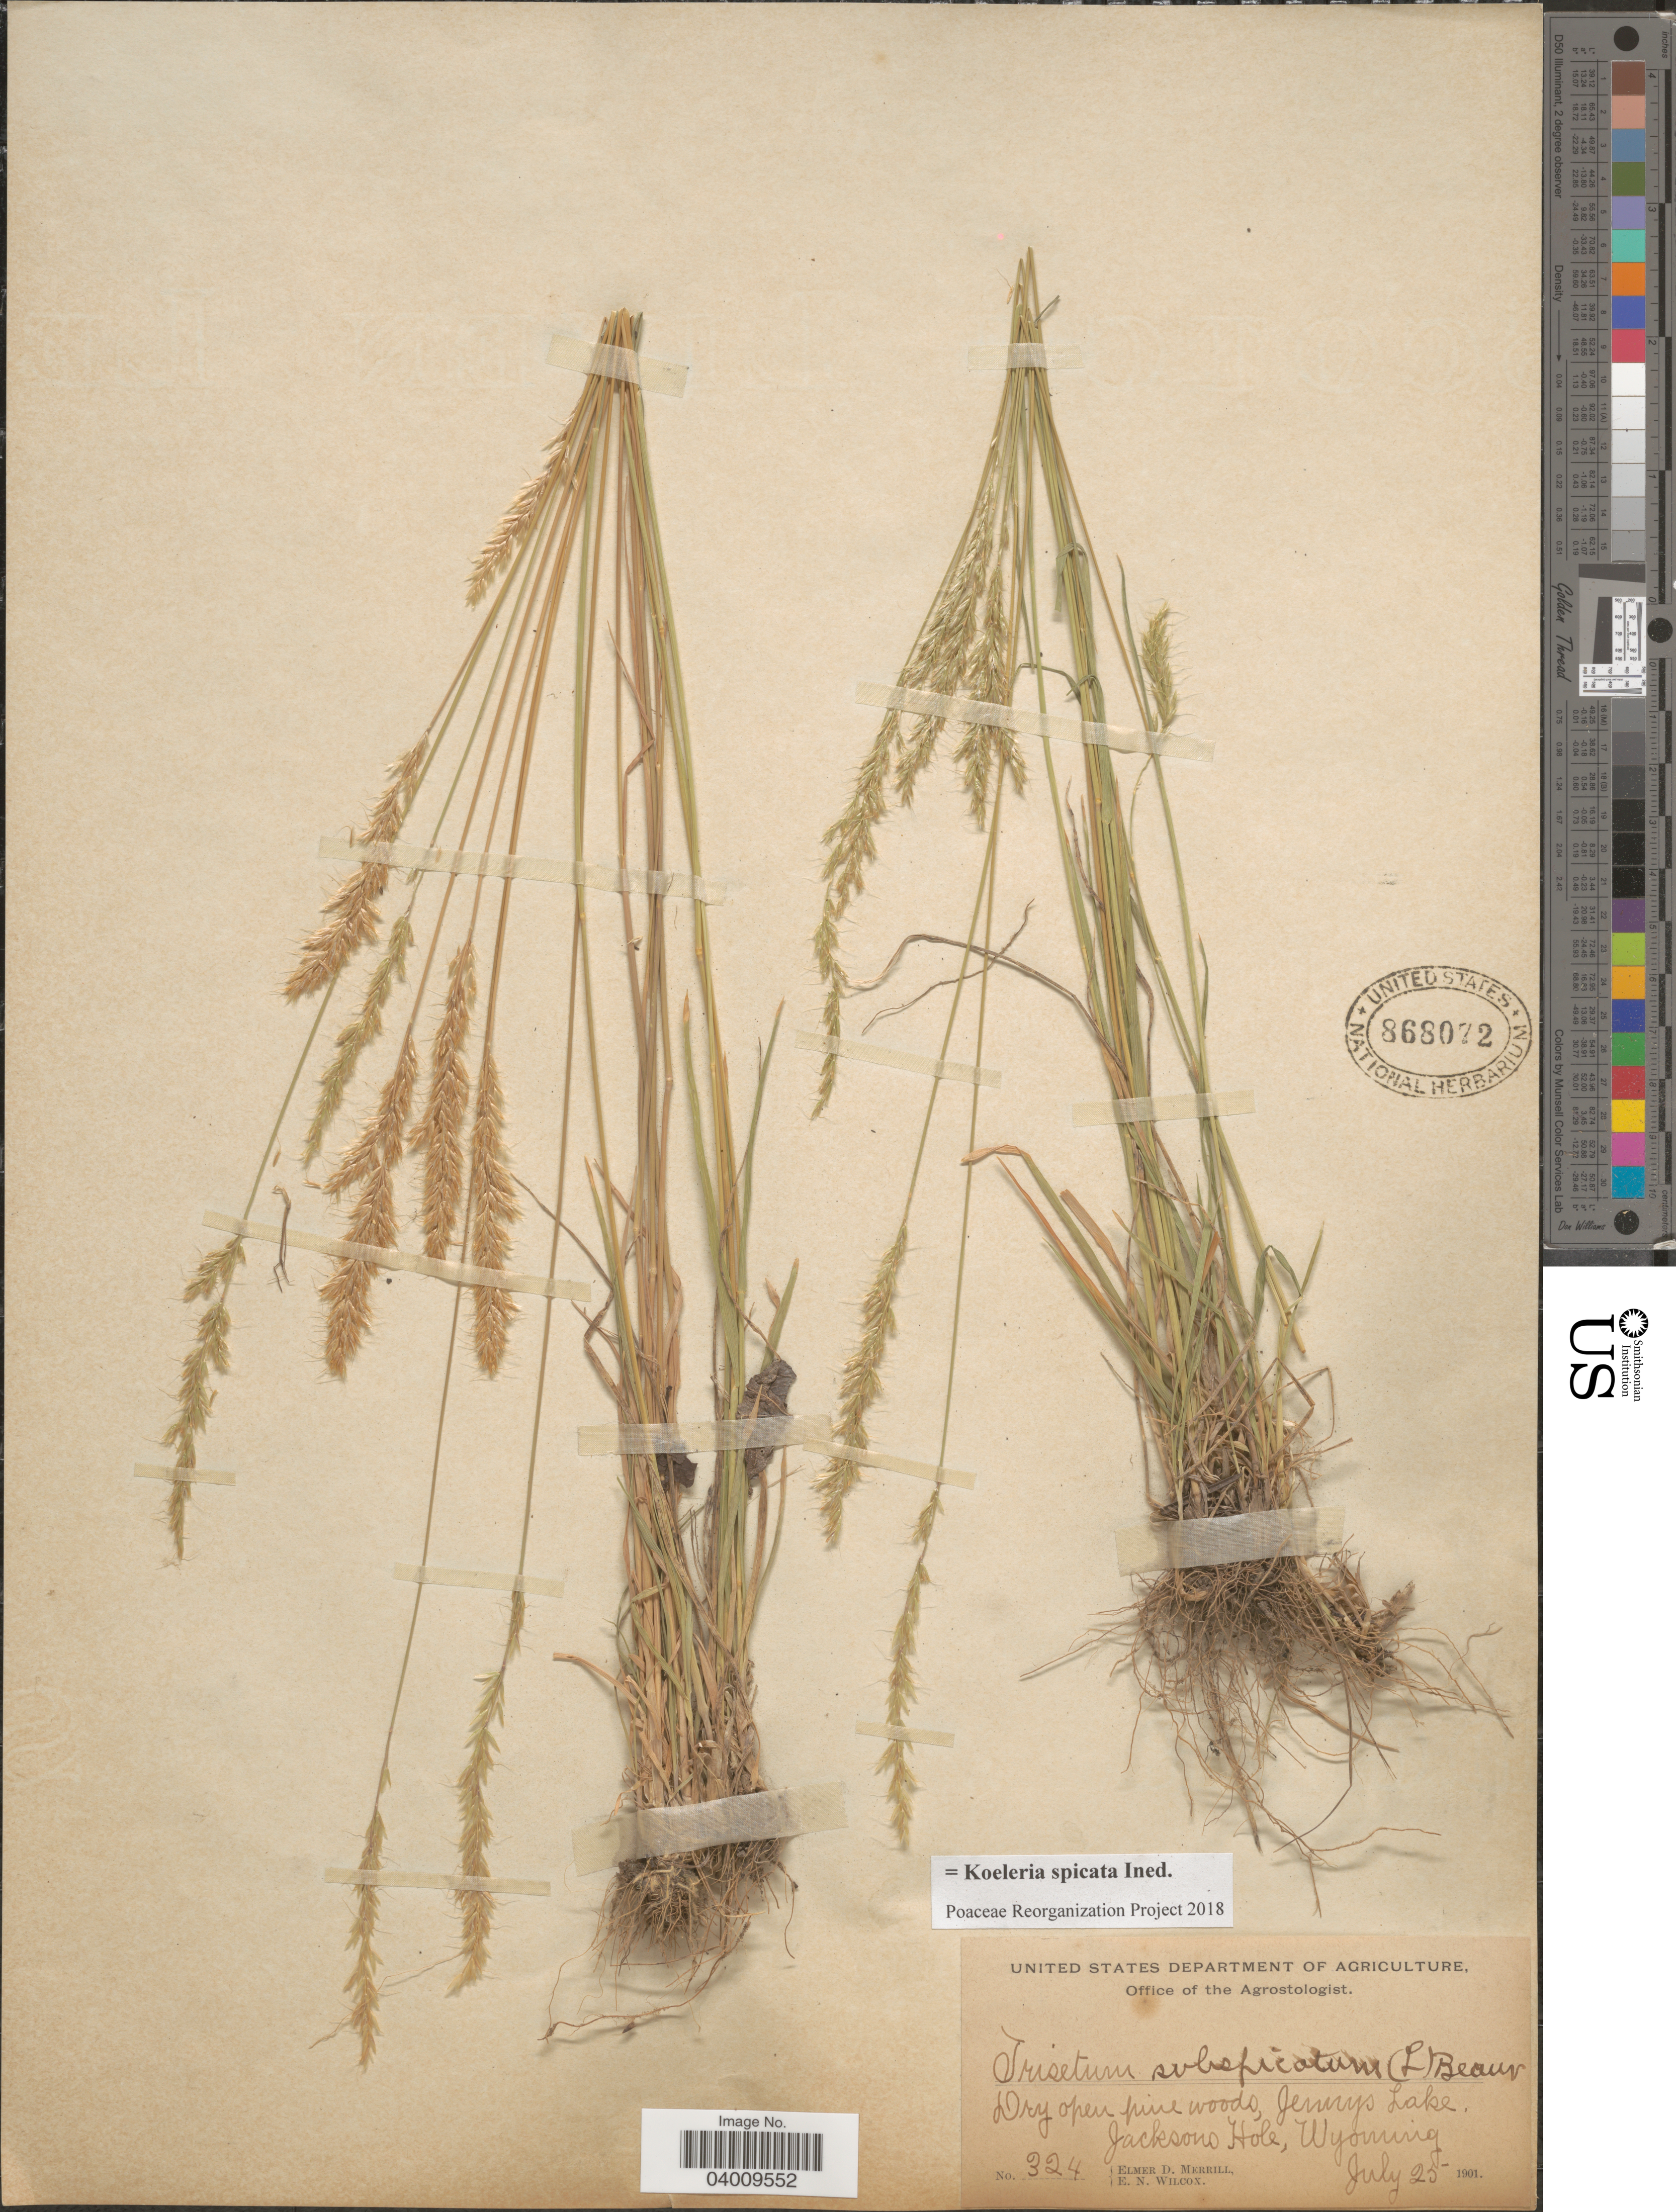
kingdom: Plantae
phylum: Tracheophyta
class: Liliopsida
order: Poales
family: Poaceae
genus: Koeleria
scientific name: Koeleria spicata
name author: (L.) Barberá et al.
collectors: E. D. Merrill & E. Wilcox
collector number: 324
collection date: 1901-07-25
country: United States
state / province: Wyoming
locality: Dry open pine woods, Jennys Lake. Jacksons Hole.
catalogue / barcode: US 868072